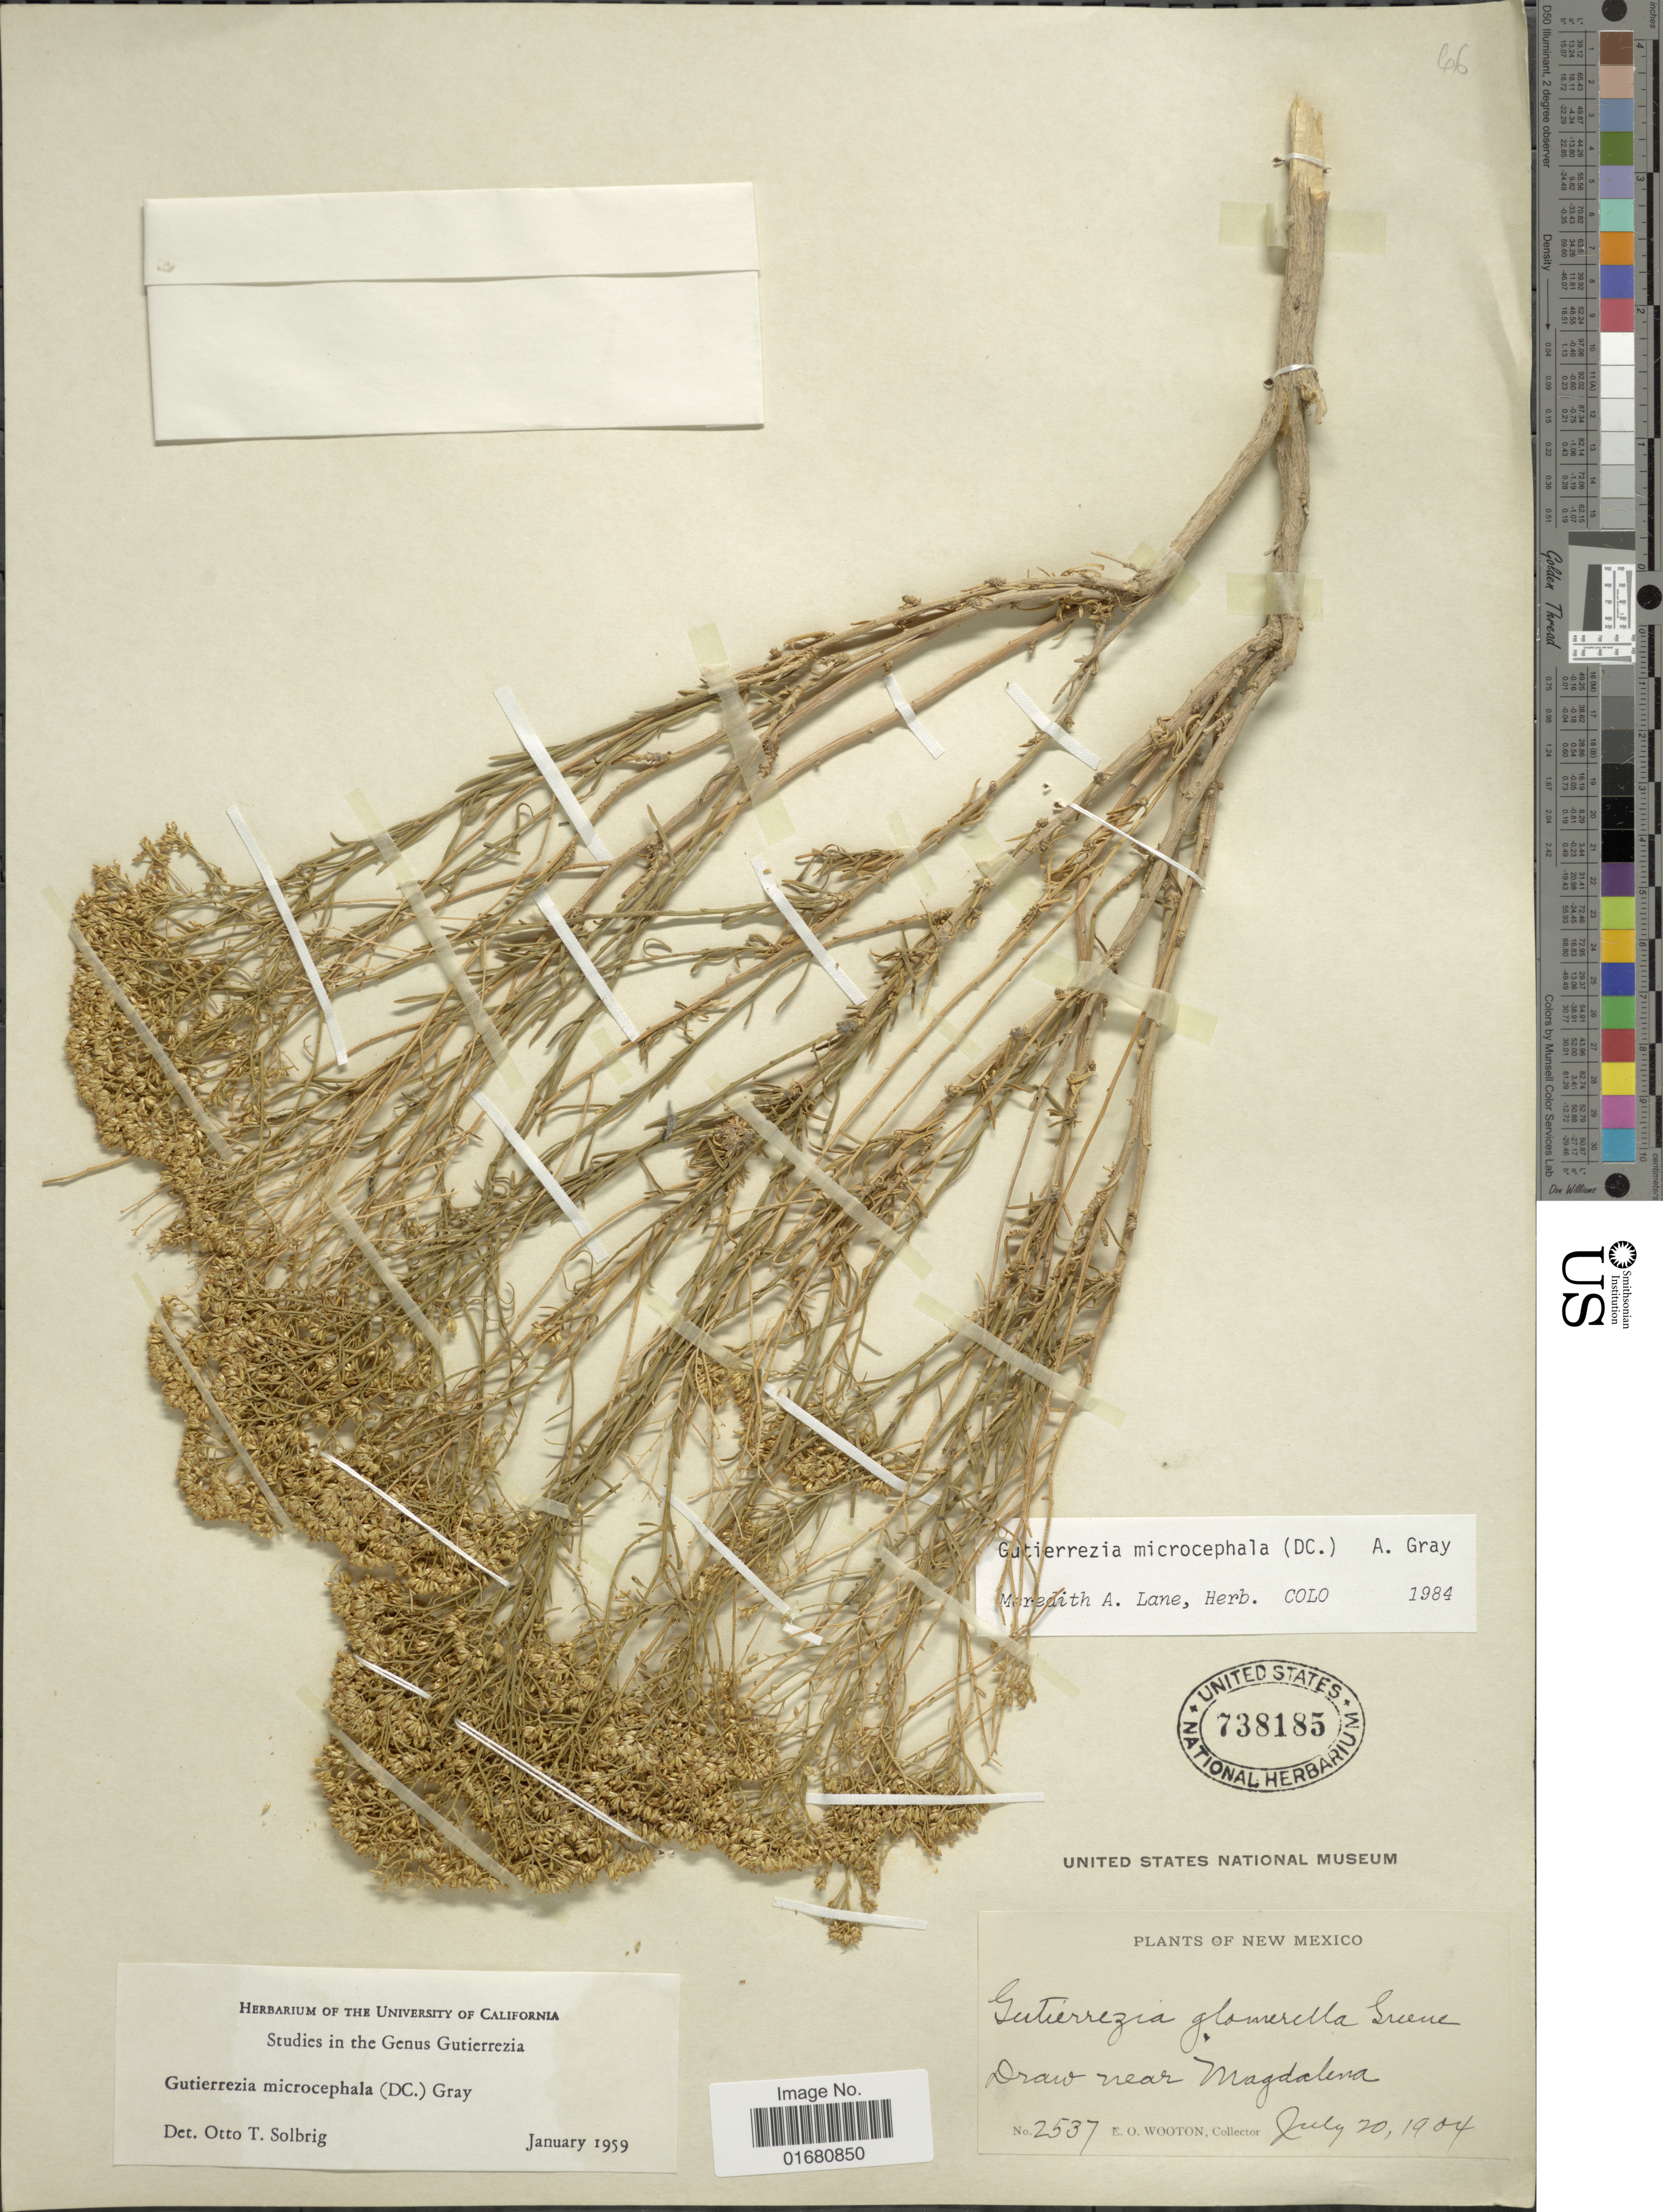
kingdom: Plantae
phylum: Tracheophyta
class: Magnoliopsida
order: Asterales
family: Asteraceae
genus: Gutierrezia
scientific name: Gutierrezia microcephala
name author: (DC.) A. Gray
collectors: E. O. Wooton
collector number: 2537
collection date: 1904-07-20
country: United States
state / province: New Mexico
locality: Draw near Magdalena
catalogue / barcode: US 738185